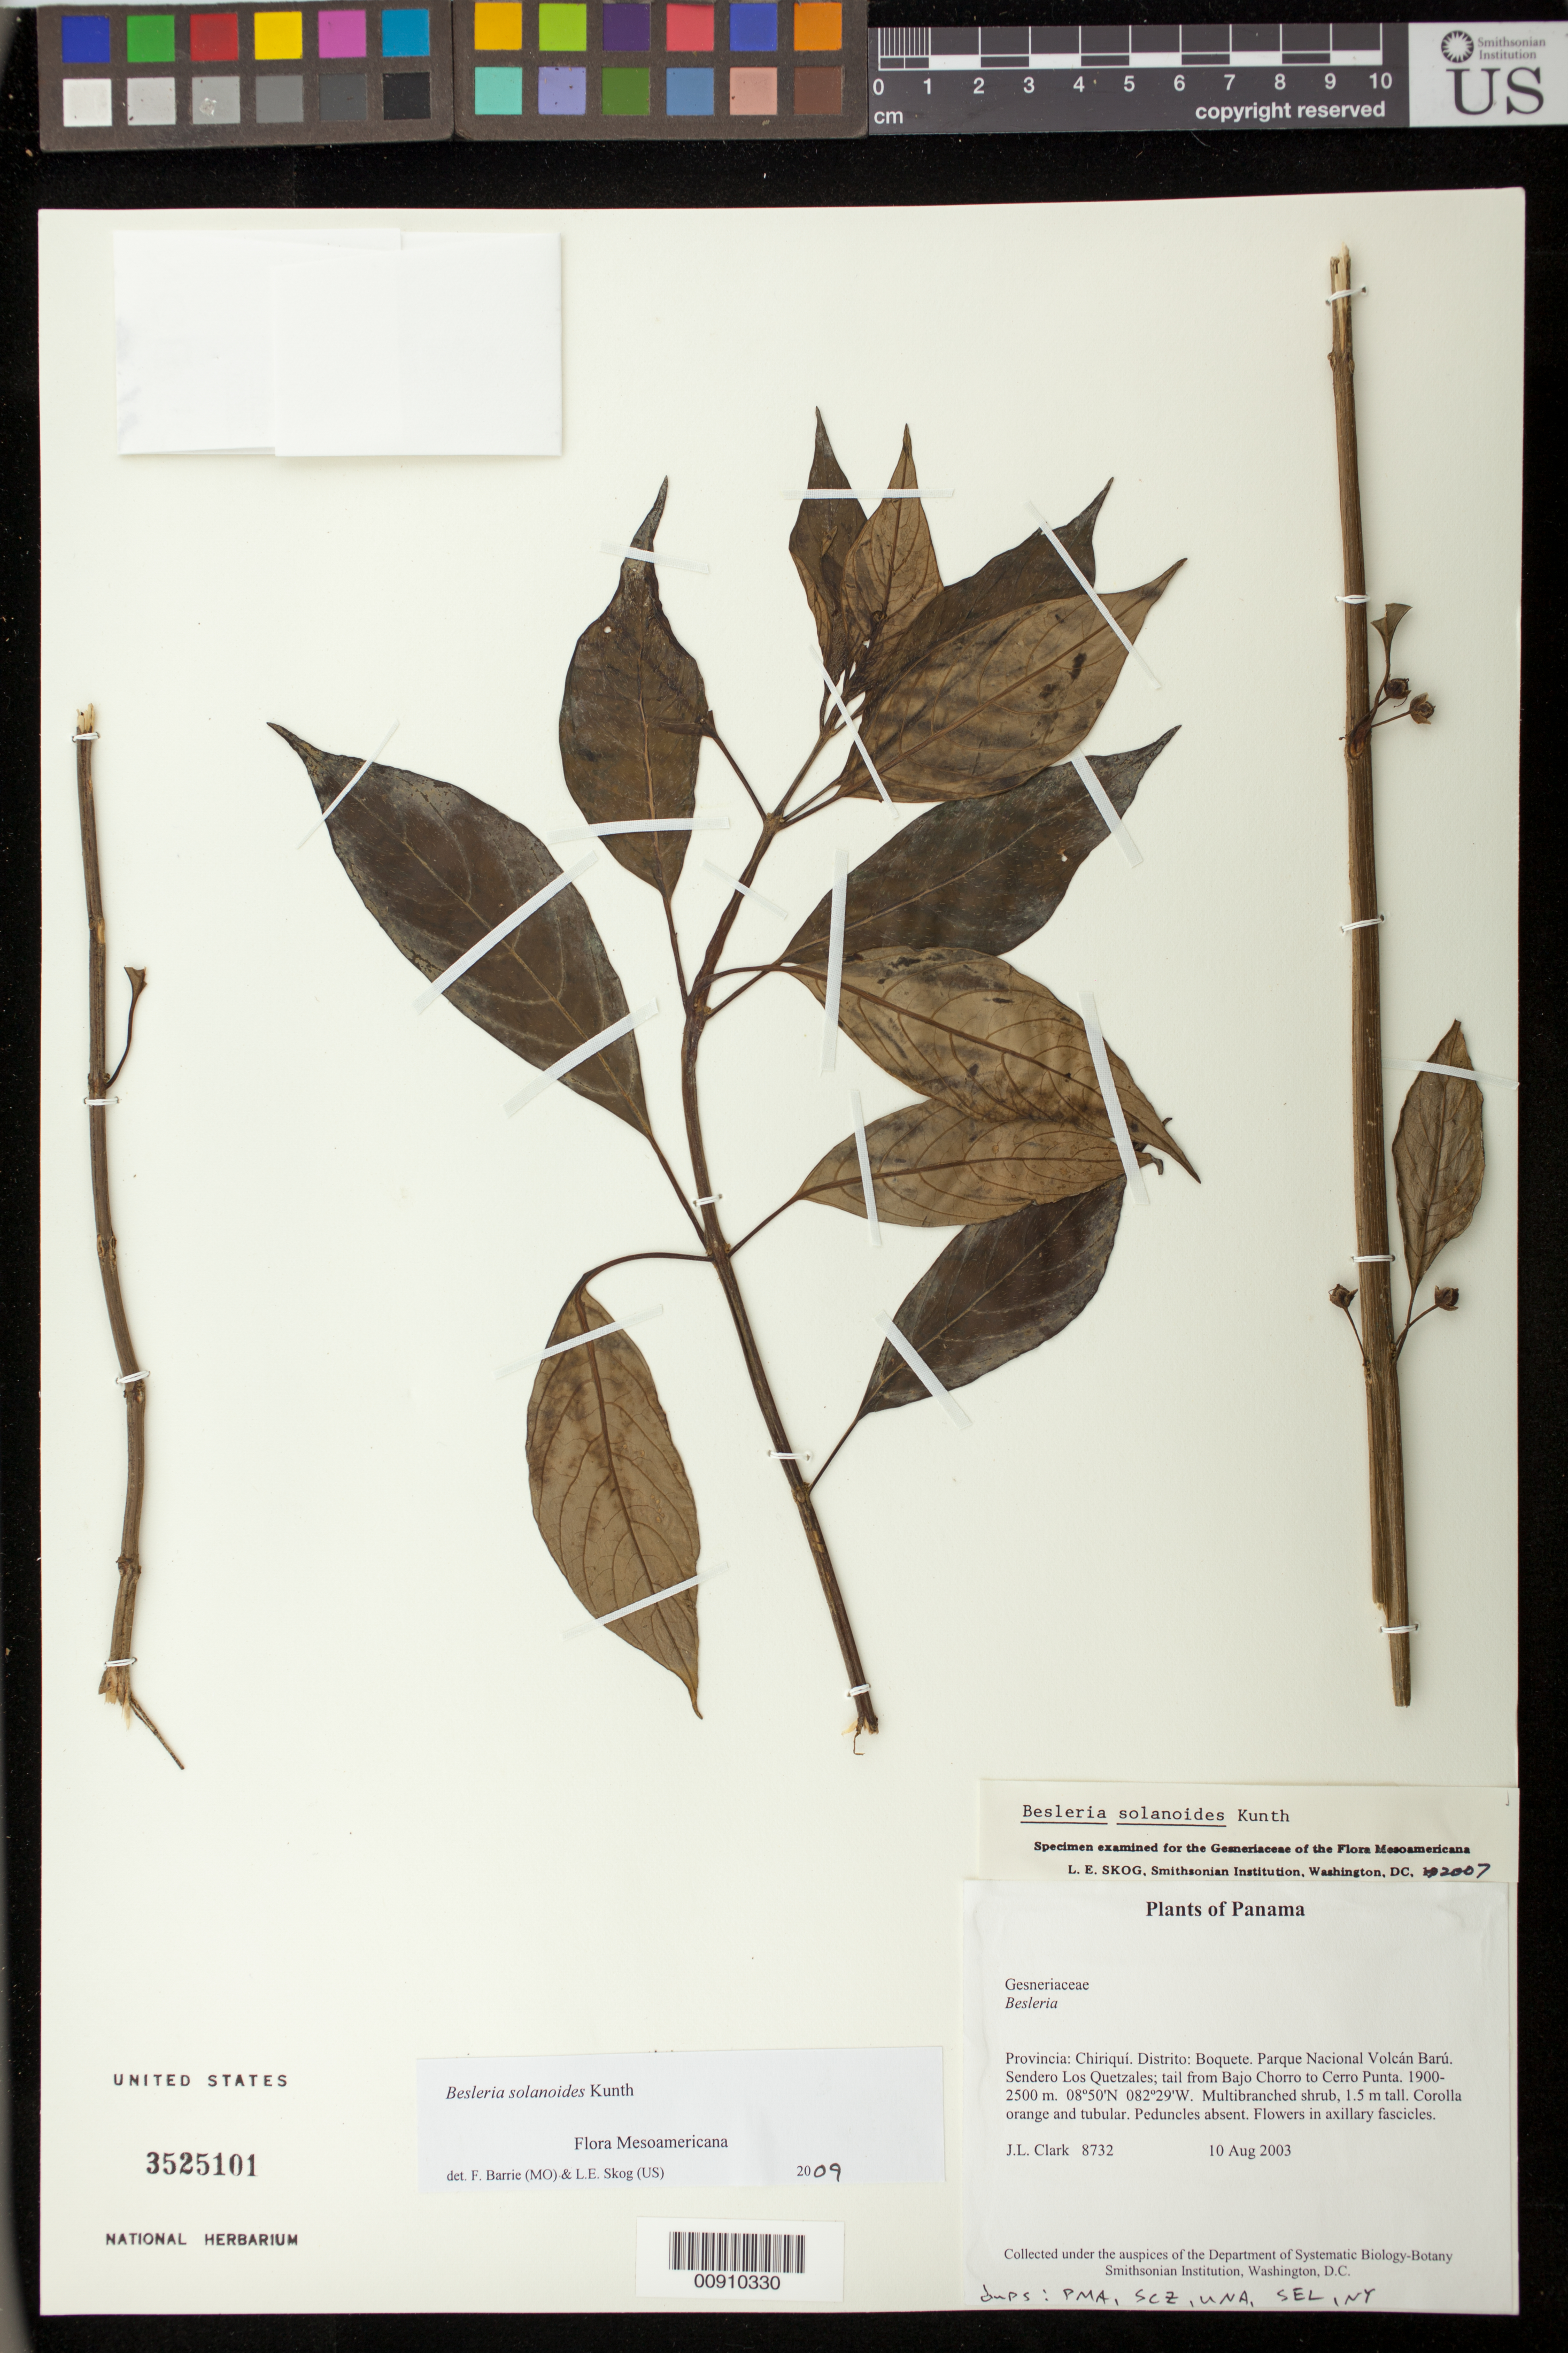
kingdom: Plantae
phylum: Tracheophyta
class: Magnoliopsida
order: Lamiales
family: Gesneriaceae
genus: Besleria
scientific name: Besleria solanoides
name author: Kunth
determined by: Skog, Laurence E.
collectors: J. L. Clark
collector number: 8732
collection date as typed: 10 Aug 2003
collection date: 2003-08-10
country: Panama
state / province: Chiriquí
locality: Boquete. Parque Nacional Volcán Barú. Sendero Los Quetzales; tail from Bajo Chorro to Cerro Punta.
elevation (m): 1900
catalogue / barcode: US 3525101